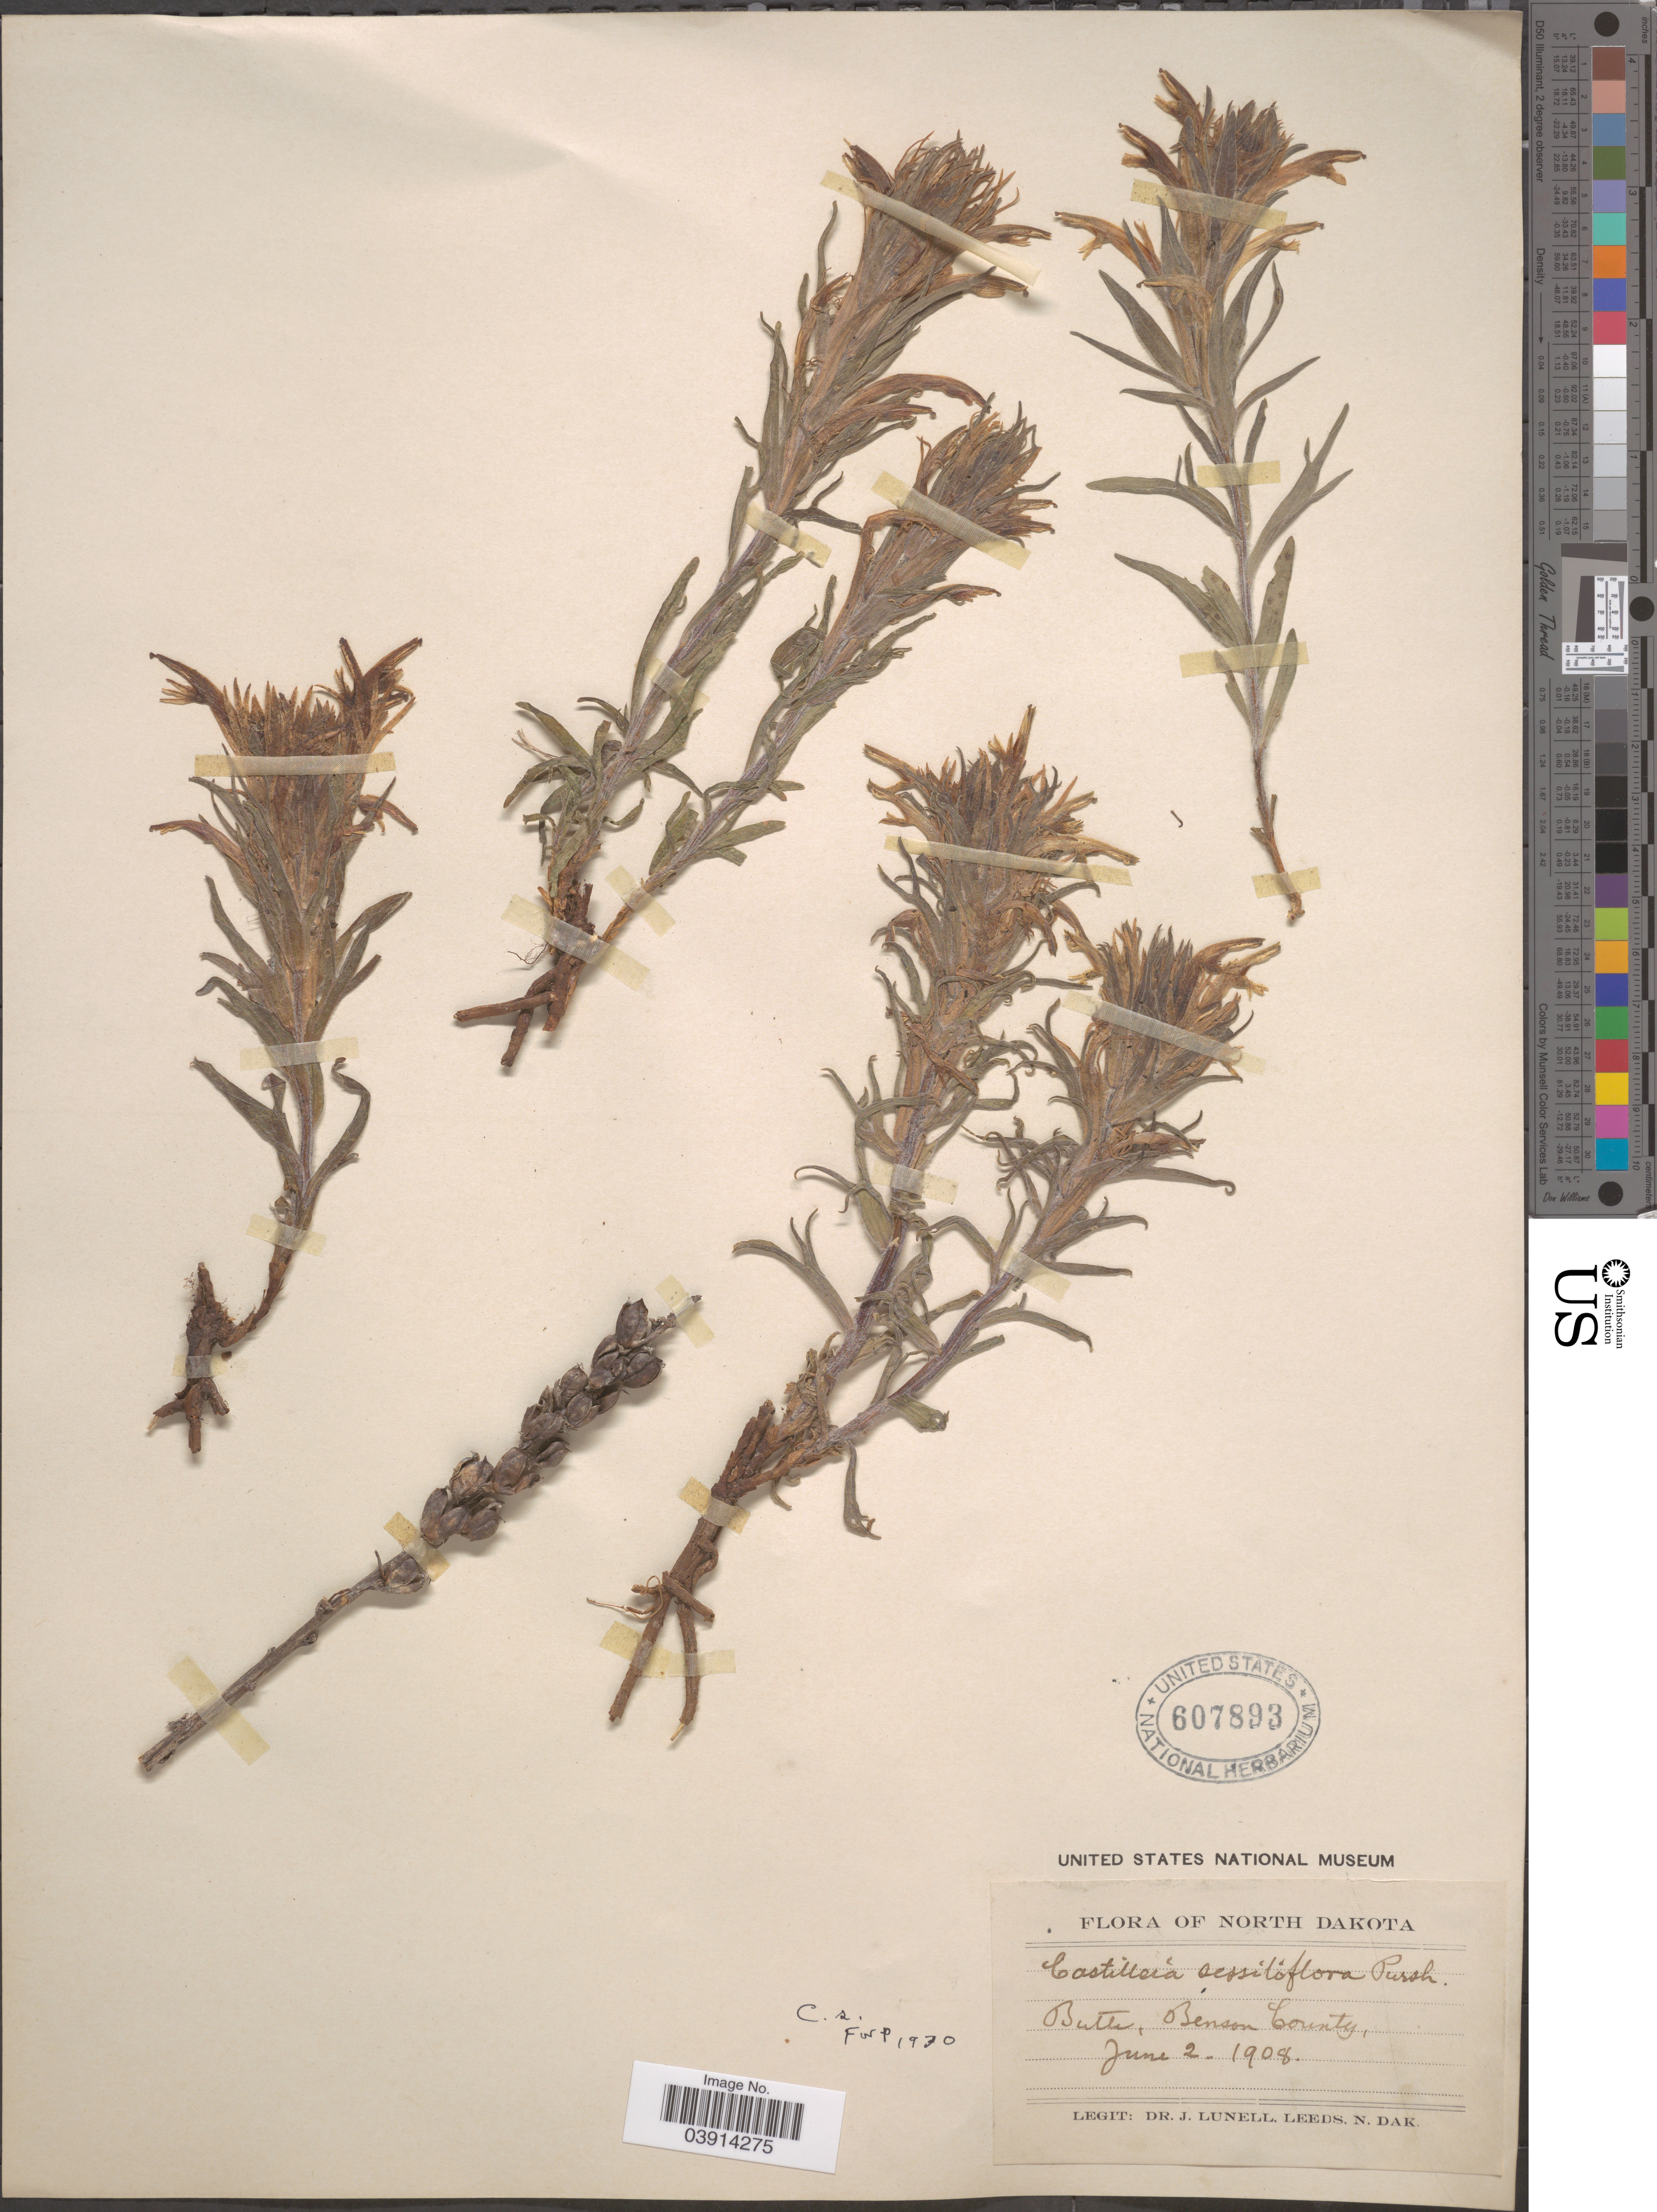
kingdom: Plantae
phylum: Tracheophyta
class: Magnoliopsida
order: Lamiales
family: Orobanchaceae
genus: Castilleja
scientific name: Castilleja sessiliflora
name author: Pursh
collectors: J. Lunell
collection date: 1908-06-02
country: United States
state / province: North Dakota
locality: Butte, Benson County.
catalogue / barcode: US 607893